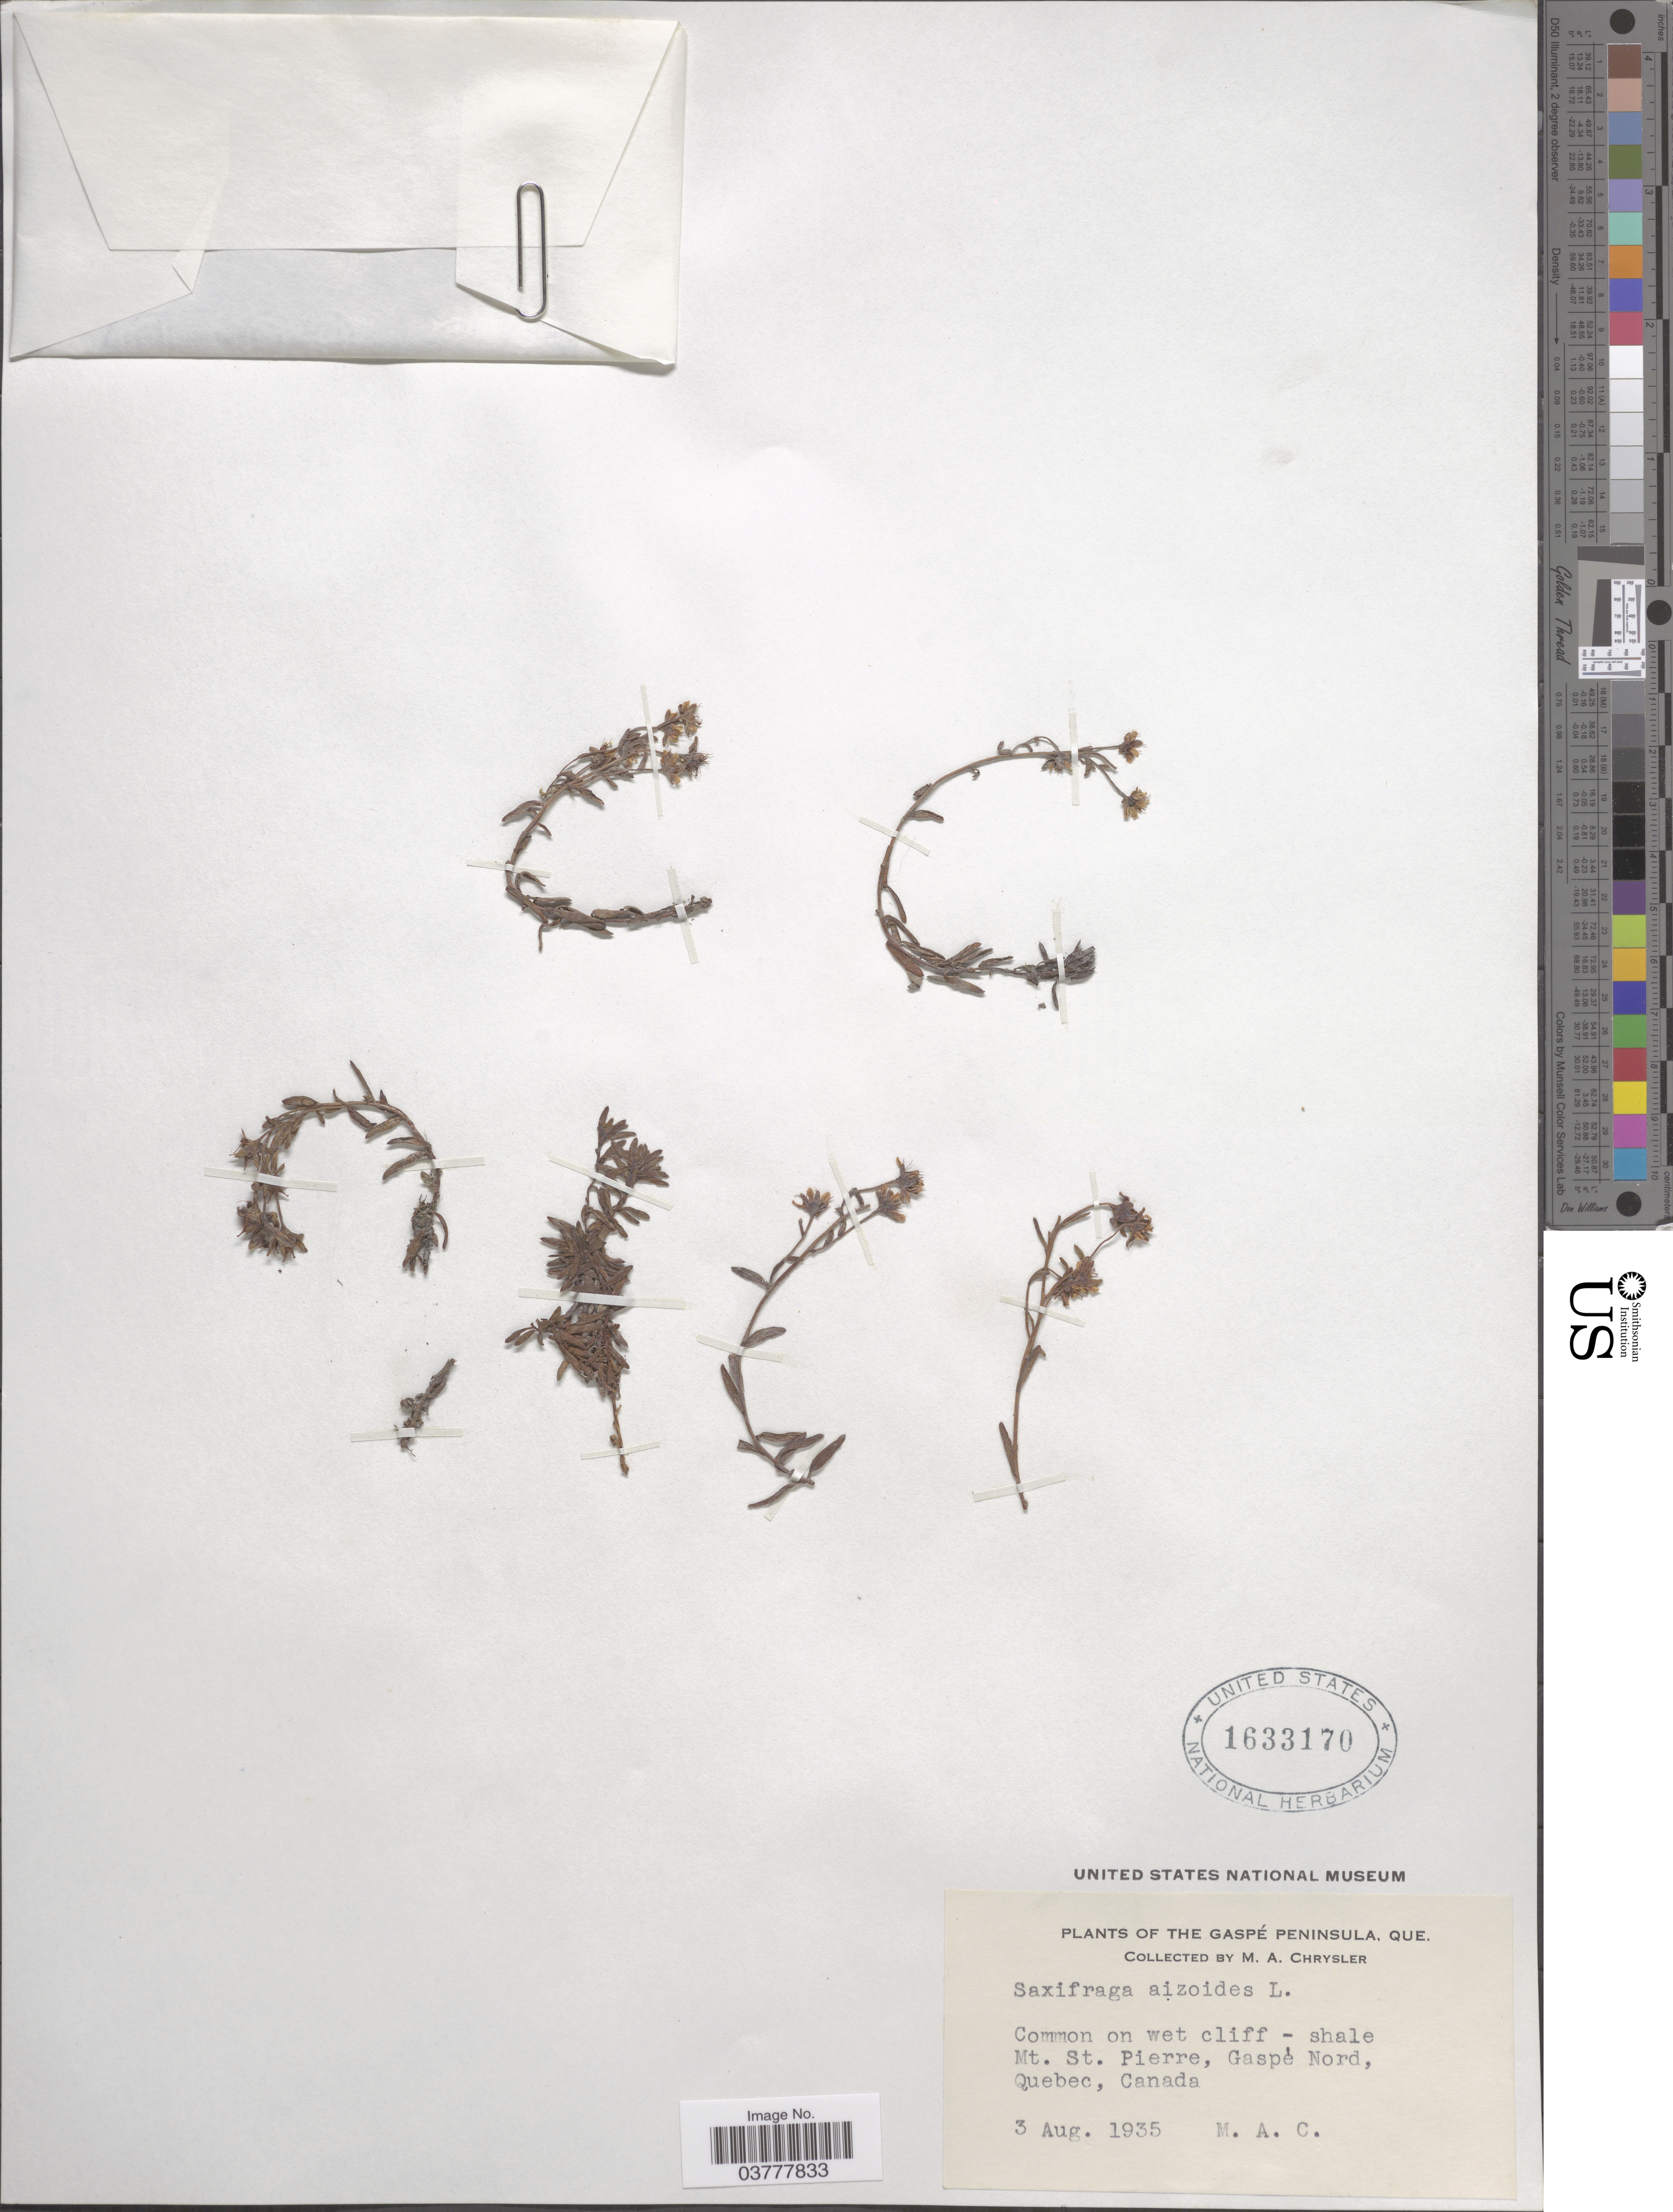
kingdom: Plantae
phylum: Tracheophyta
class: Magnoliopsida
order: Saxifragales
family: Saxifragaceae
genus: Saxifraga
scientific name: Saxifraga aizoides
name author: L.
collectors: M. Chrysler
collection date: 1935-08-03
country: Canada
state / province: Quebec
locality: The Gaspé Peninsula. Mt. St. Pierre, Gaspé Nord.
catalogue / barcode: US 1633170